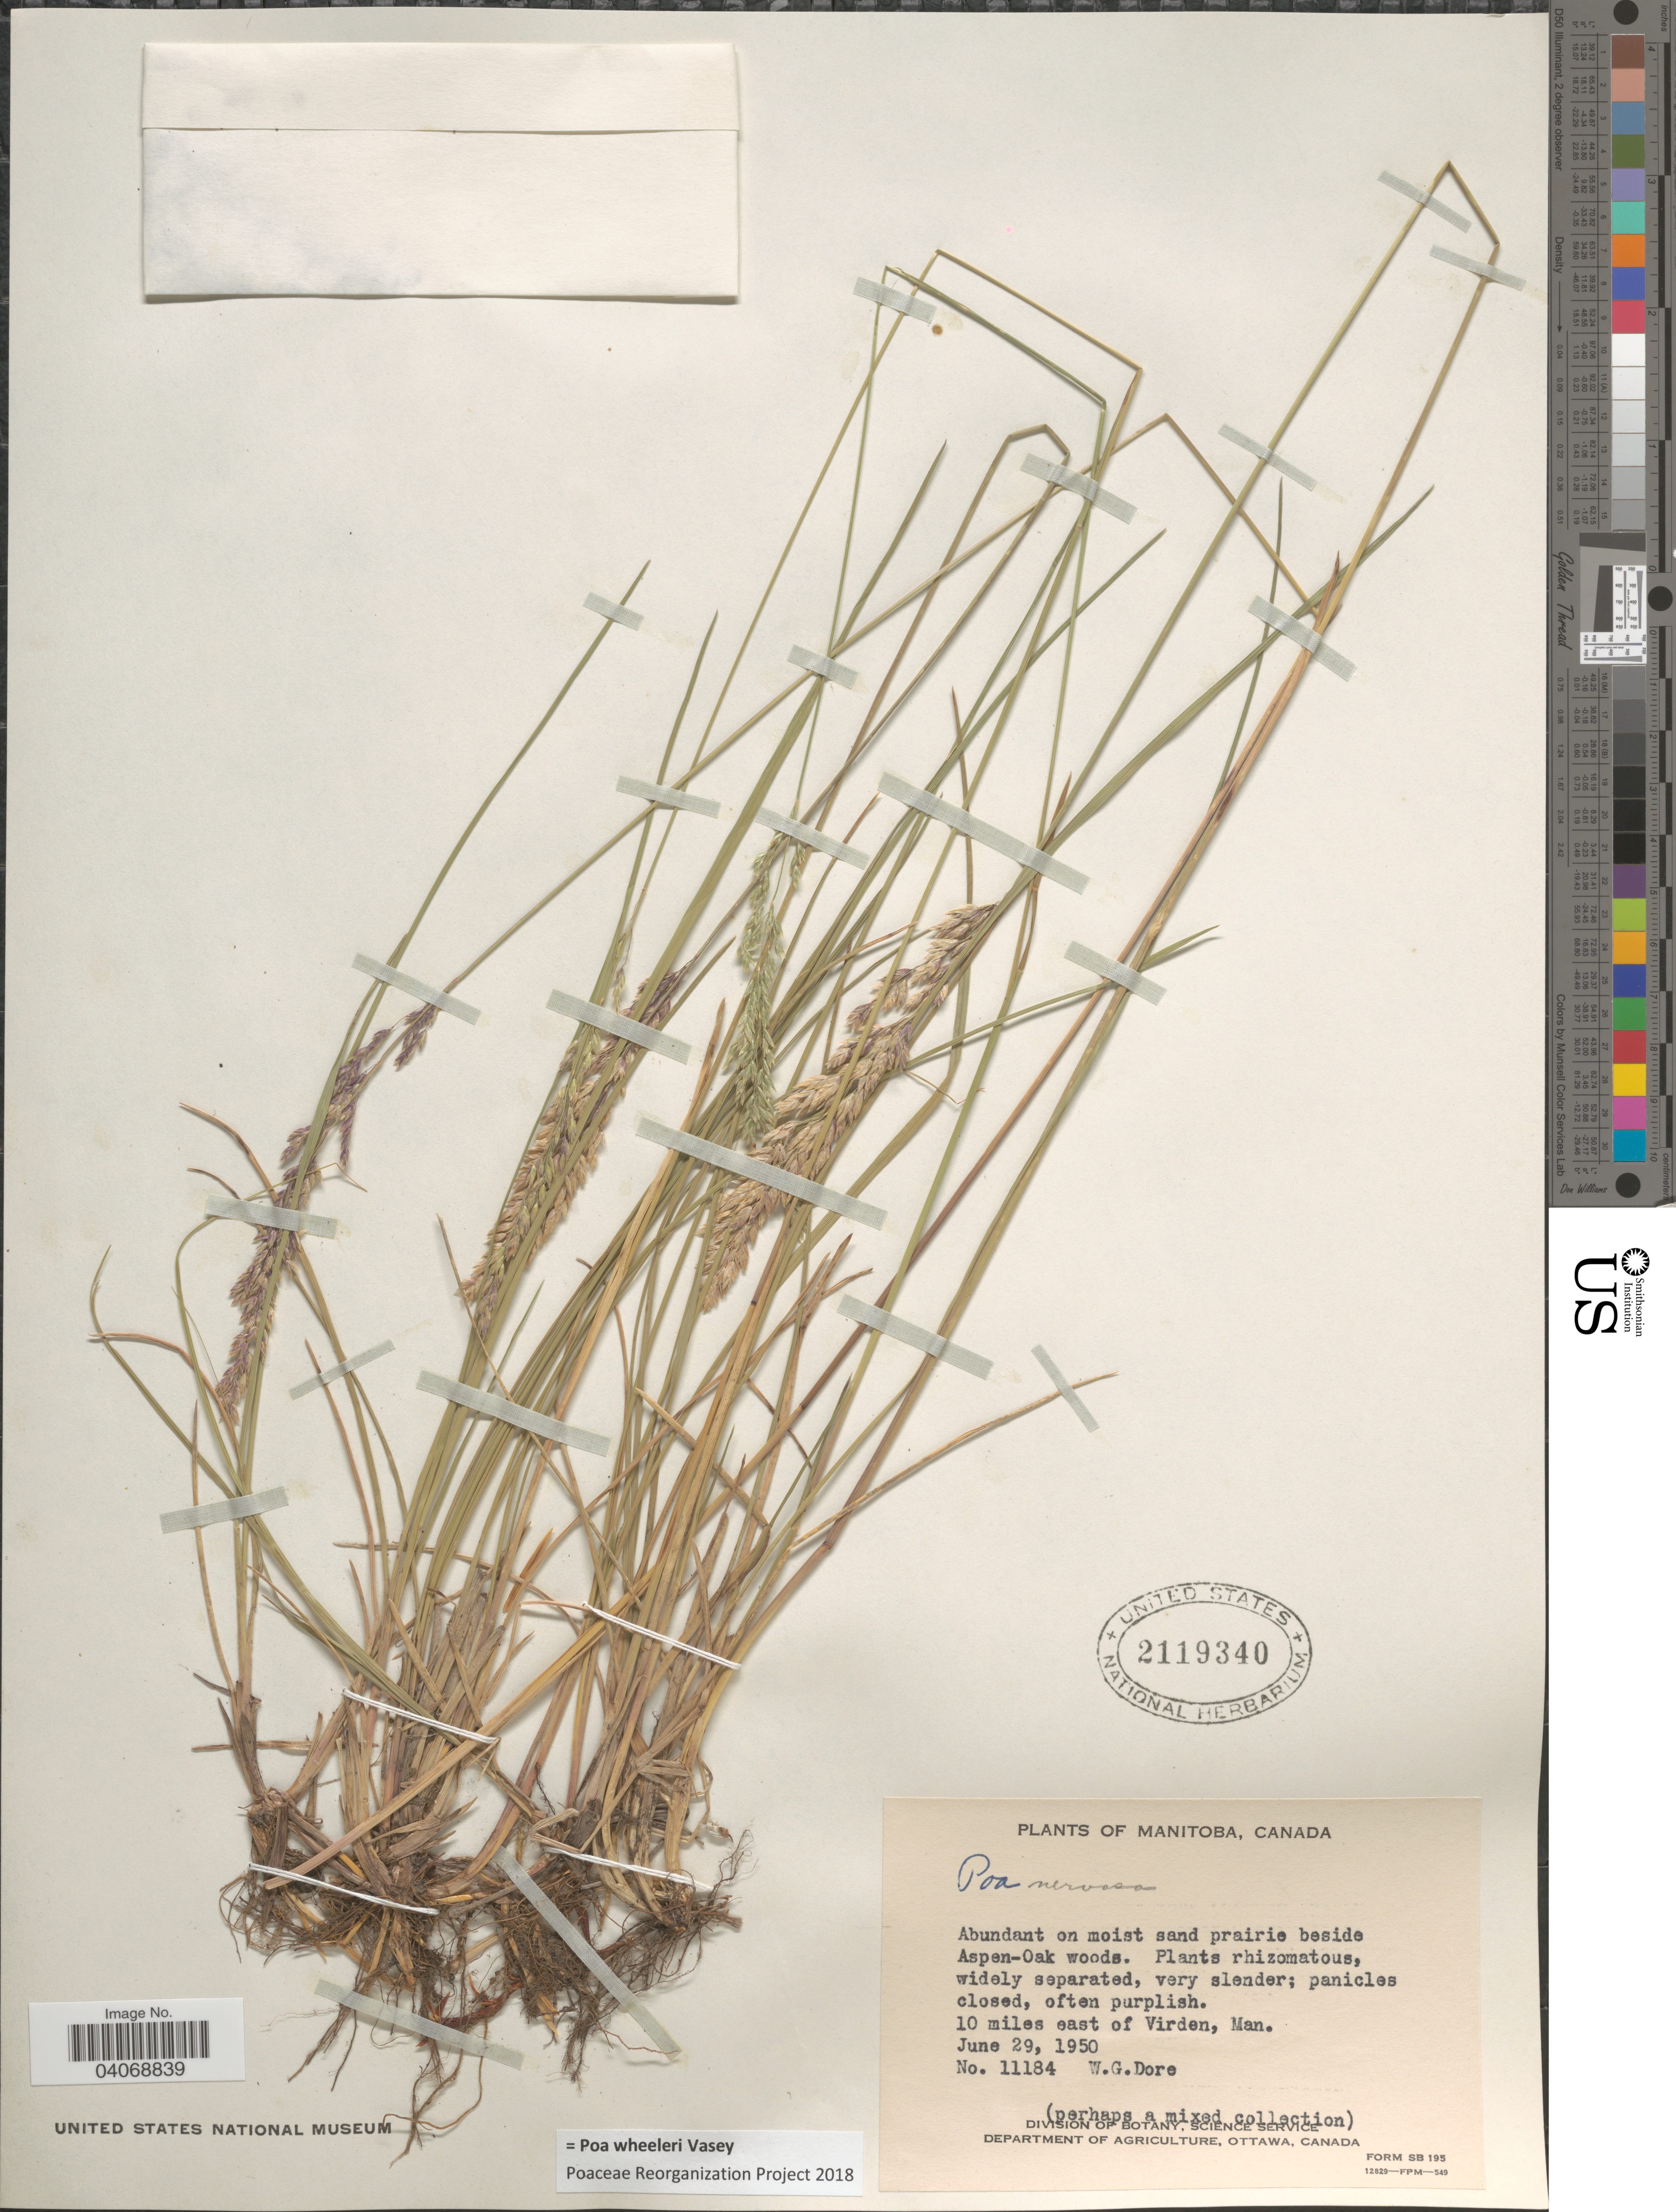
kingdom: Plantae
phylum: Tracheophyta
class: Liliopsida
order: Poales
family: Poaceae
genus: Poa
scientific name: Poa wheeleri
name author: Vasey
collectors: W. Dore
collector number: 11184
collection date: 1950-06-29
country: Canada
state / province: Manitoba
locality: Abundant on moist sand prairie beside Aspen-Oak woods. 10 miles east of Virden.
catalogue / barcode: US 2119340